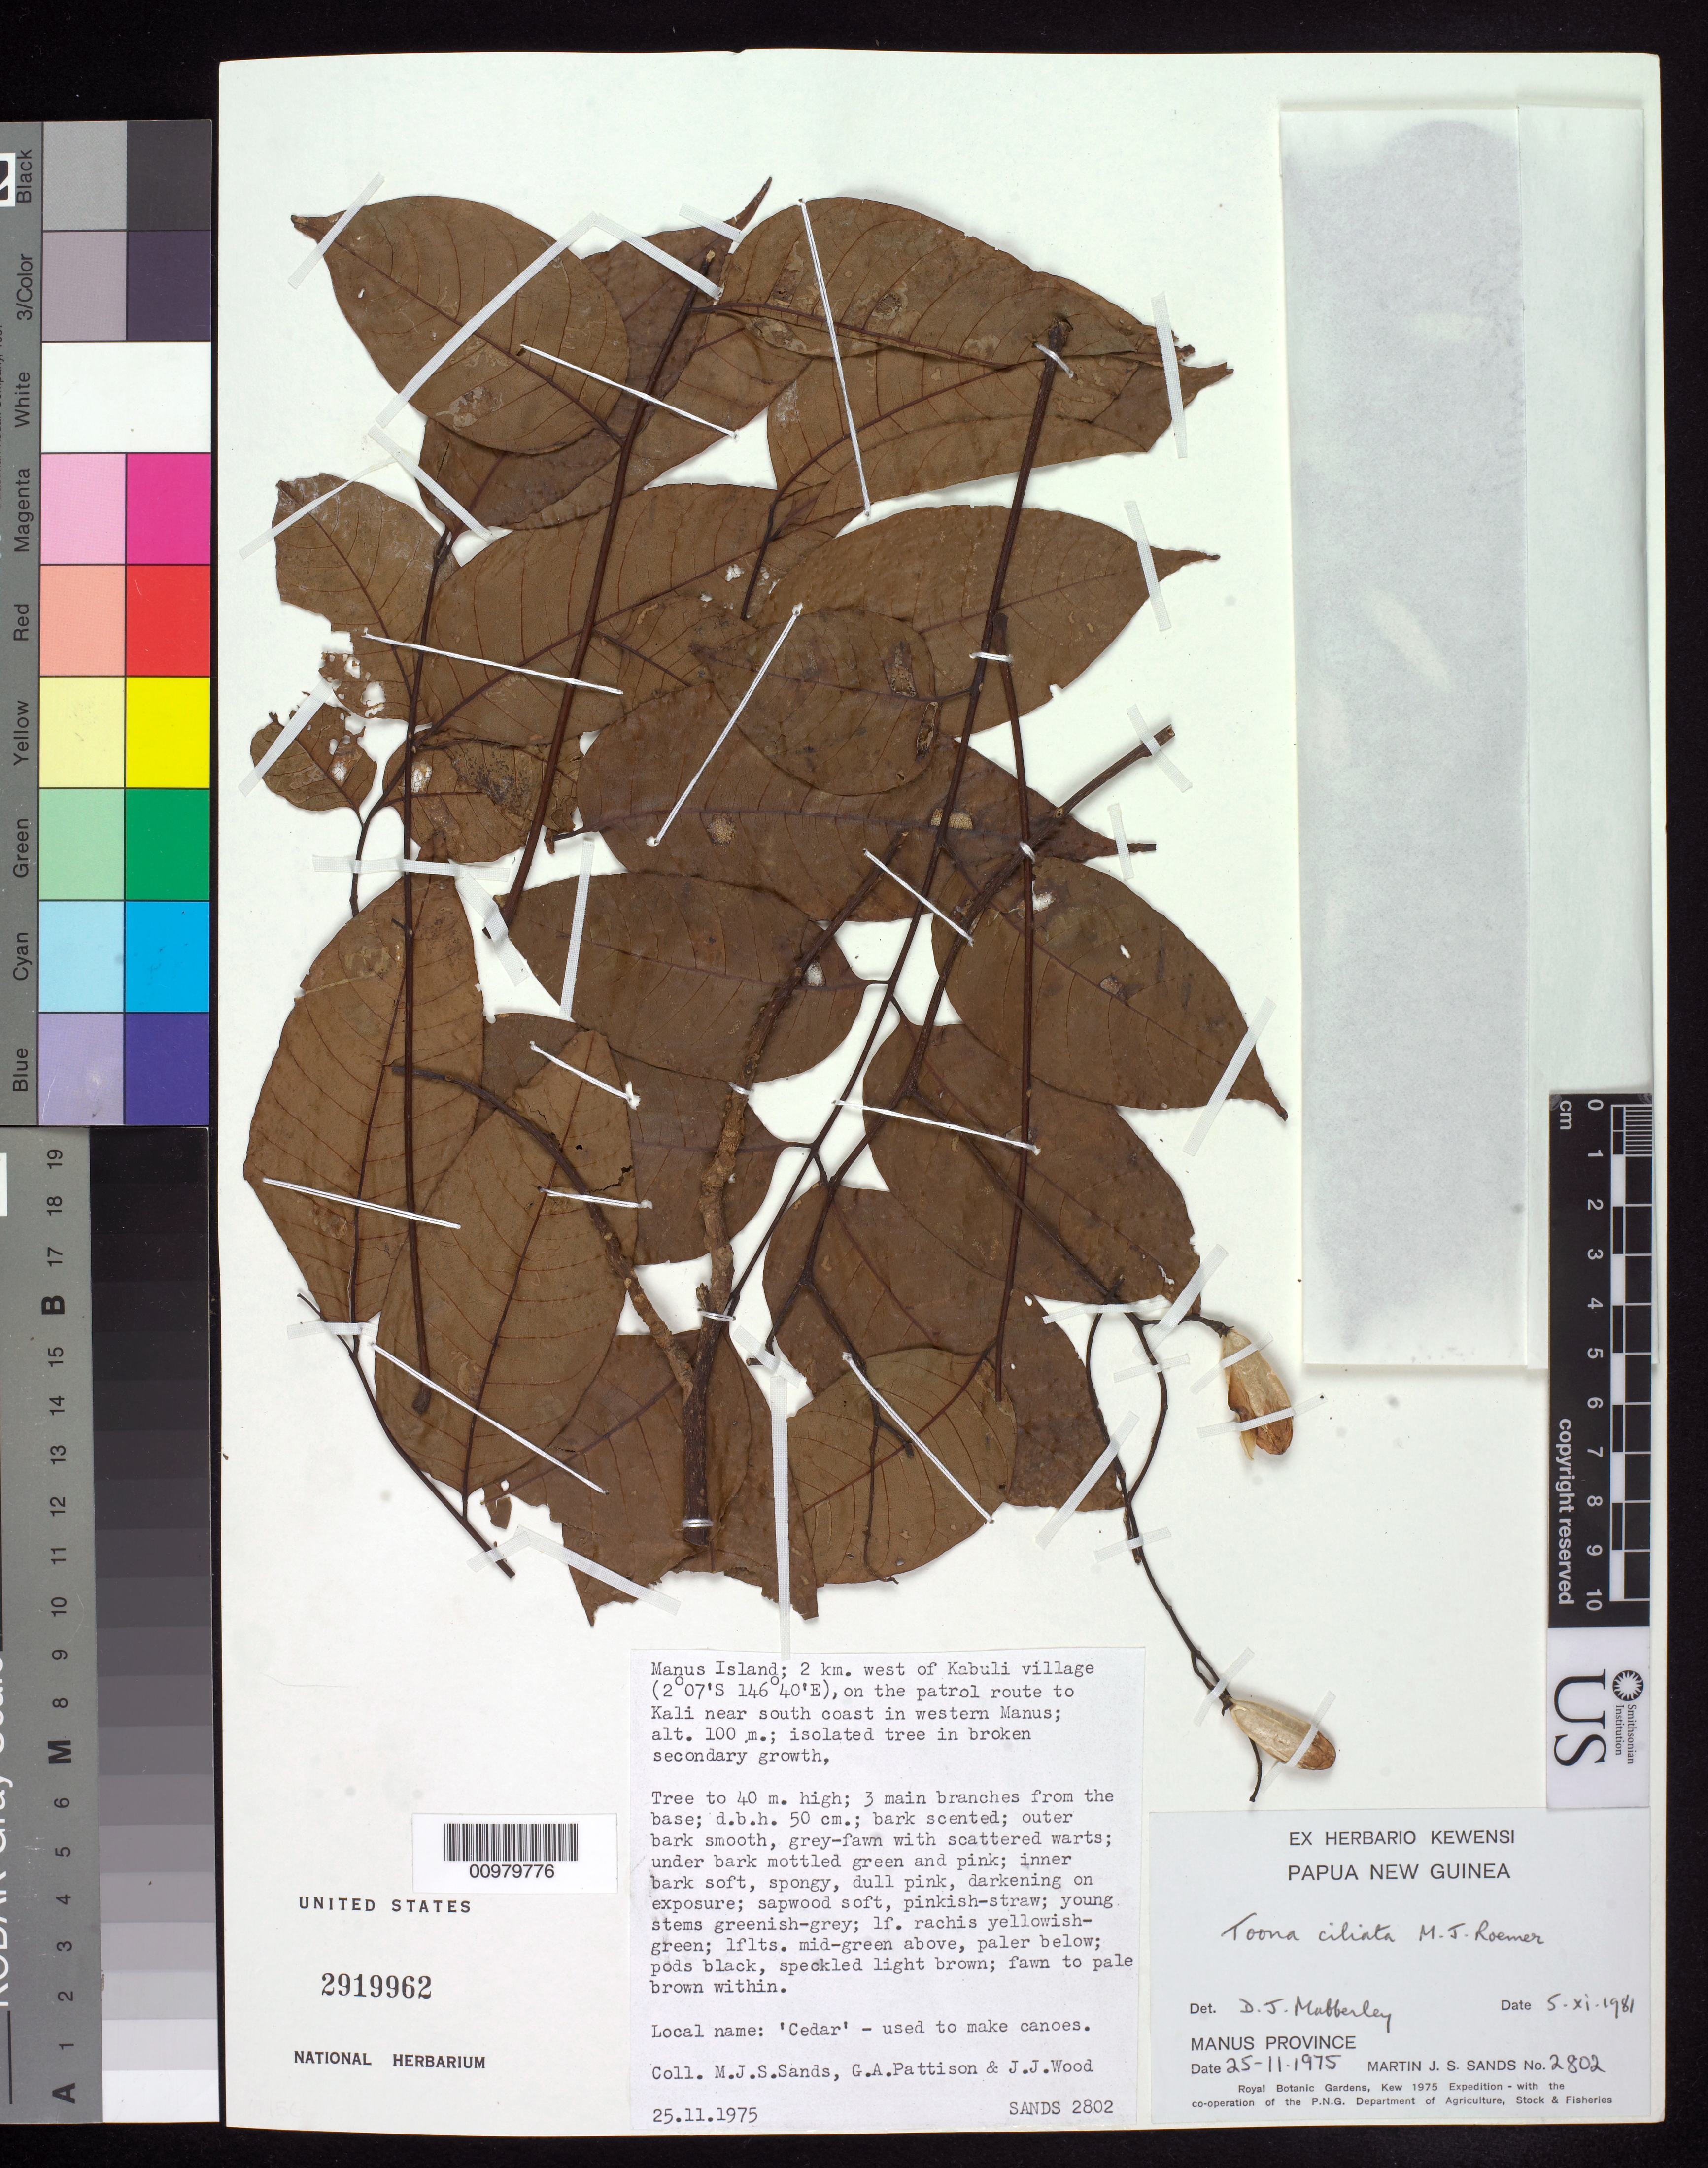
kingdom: Plantae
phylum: Tracheophyta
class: Magnoliopsida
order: Sapindales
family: Meliaceae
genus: Toona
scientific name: Toona ciliata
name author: M. Roem.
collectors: M. Sands, G. Pattison & J. Wood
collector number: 2802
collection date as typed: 25 Nov 1975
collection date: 1975-11-25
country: Papua New Guinea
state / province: Manus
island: Manus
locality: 2km W of Kabuli village, Kali near S coast of Manus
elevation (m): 100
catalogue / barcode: US 2919962